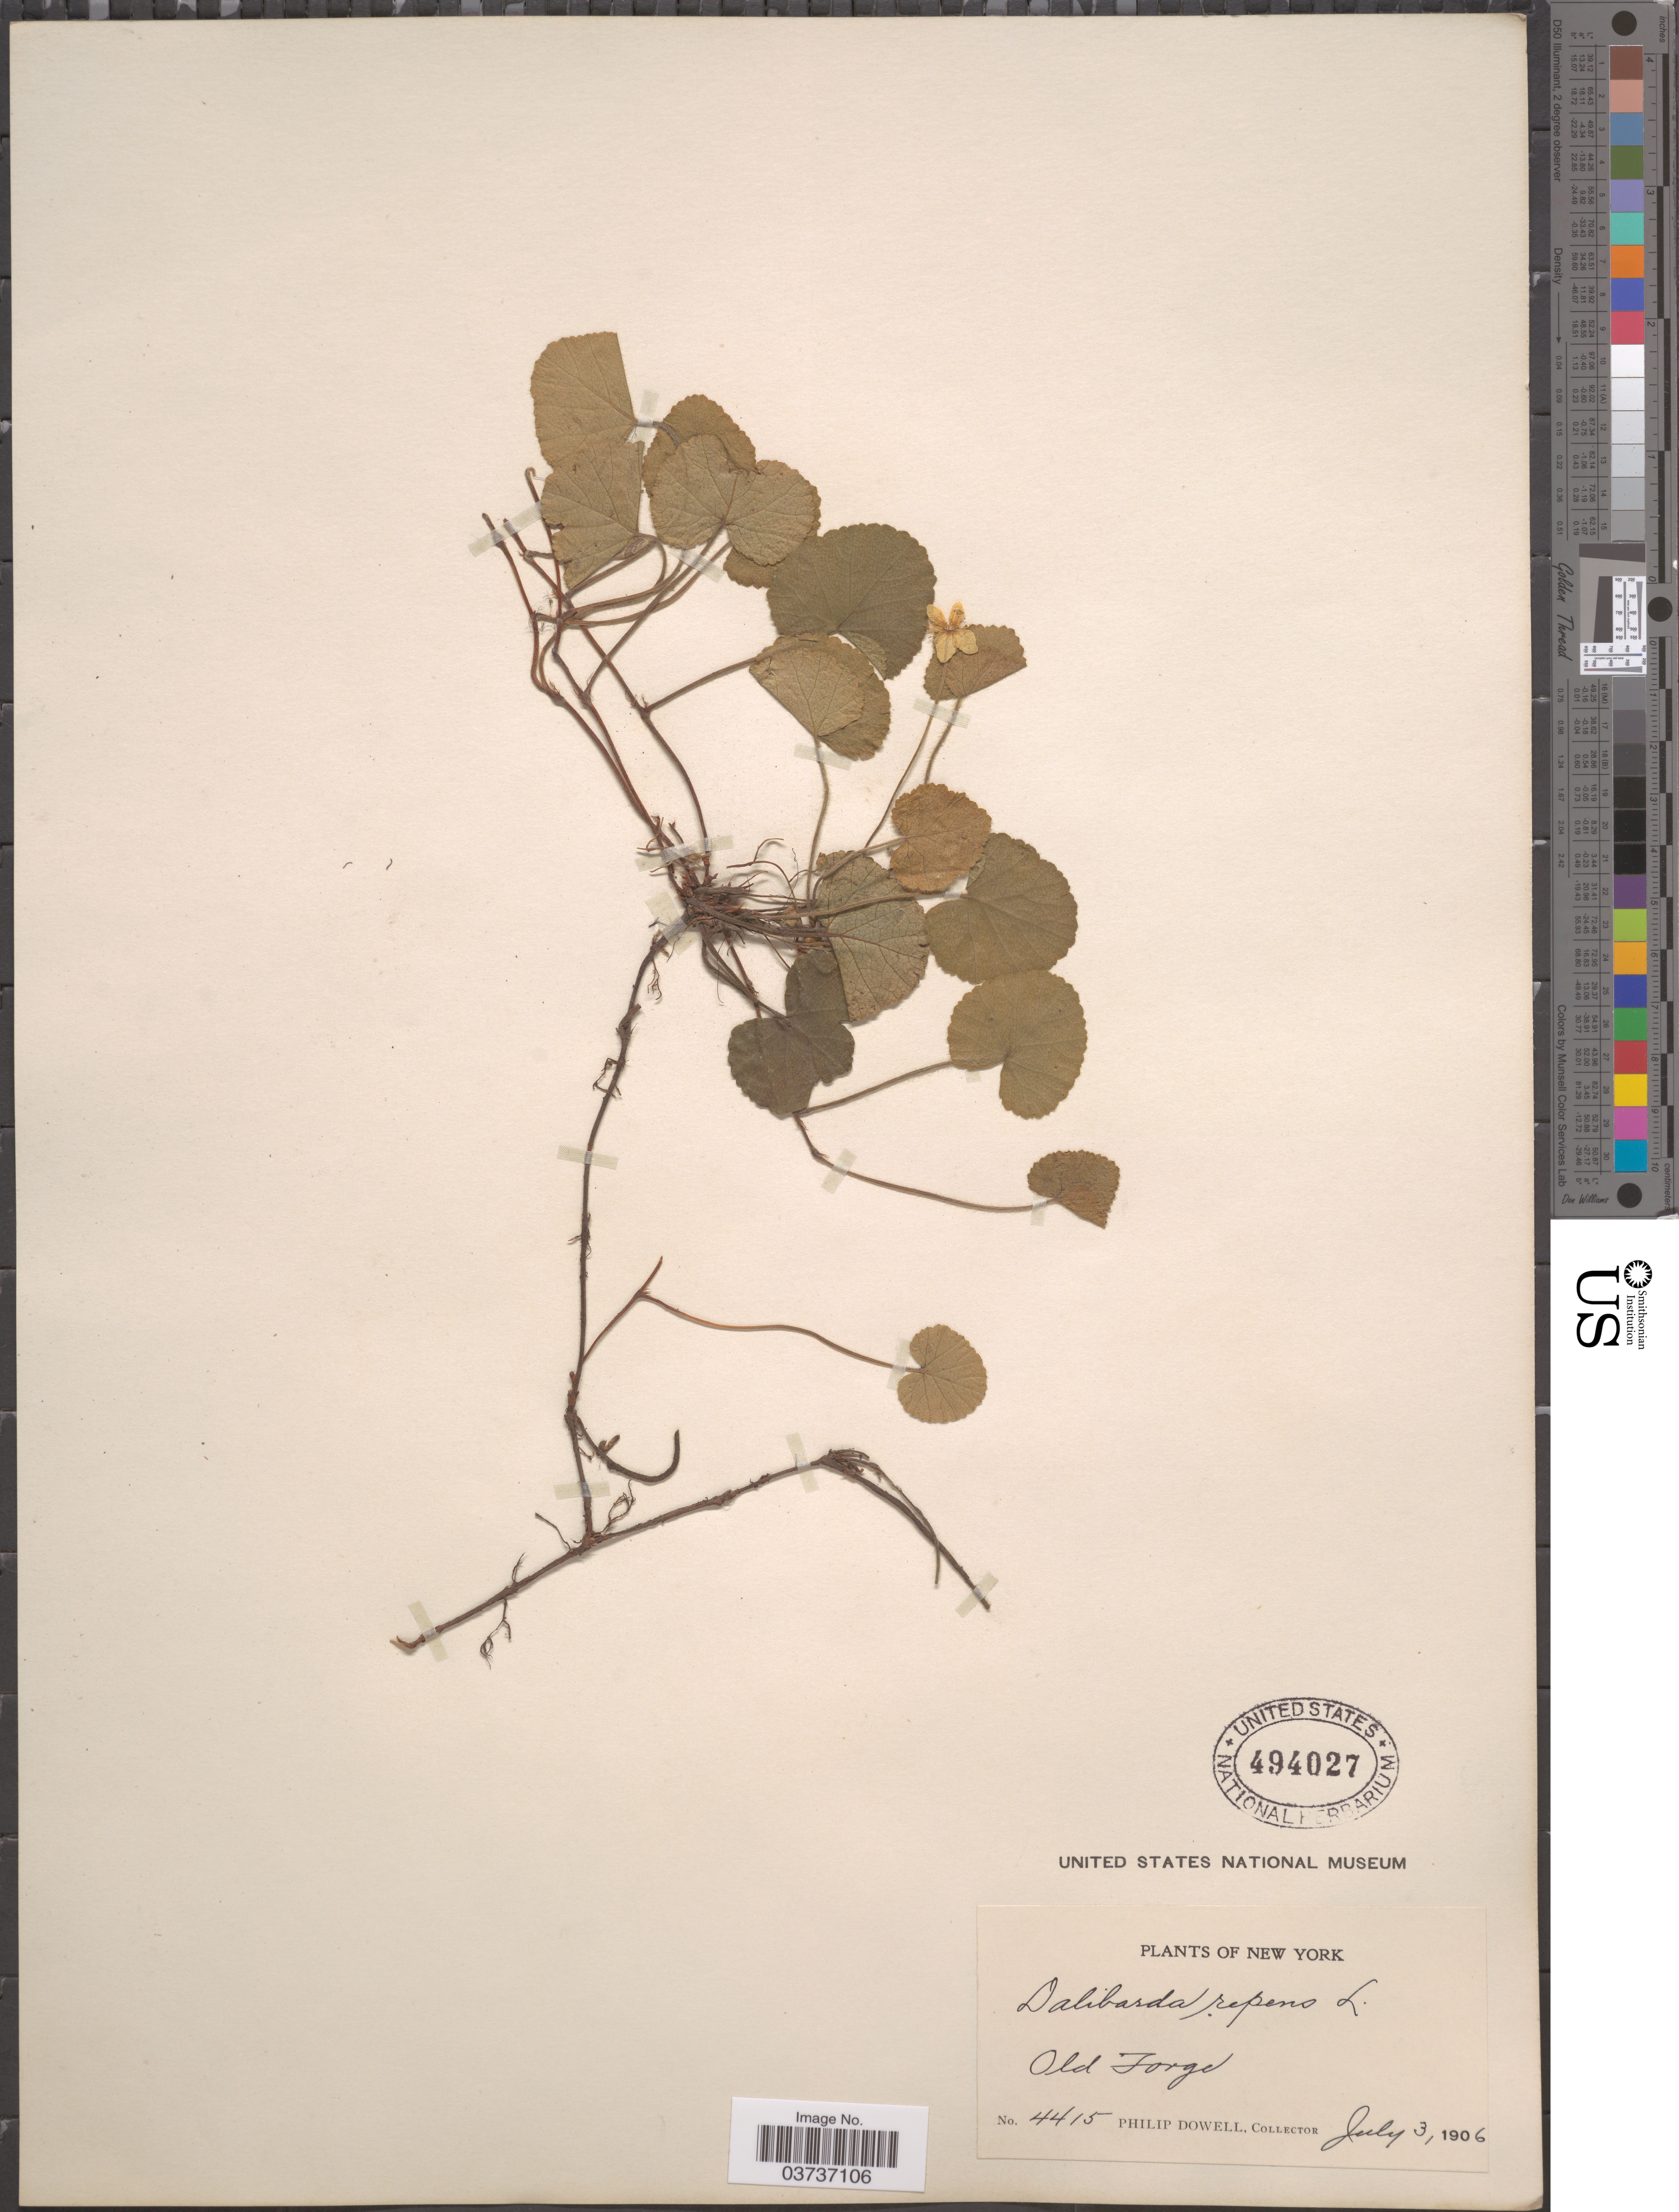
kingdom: Plantae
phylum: Tracheophyta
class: Magnoliopsida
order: Rosales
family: Rosaceae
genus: Dalibarda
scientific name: Dalibarda repens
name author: L.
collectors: P. Dowell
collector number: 4415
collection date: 1906-07-03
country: United States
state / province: New York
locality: Old Forge.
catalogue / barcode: US 494027